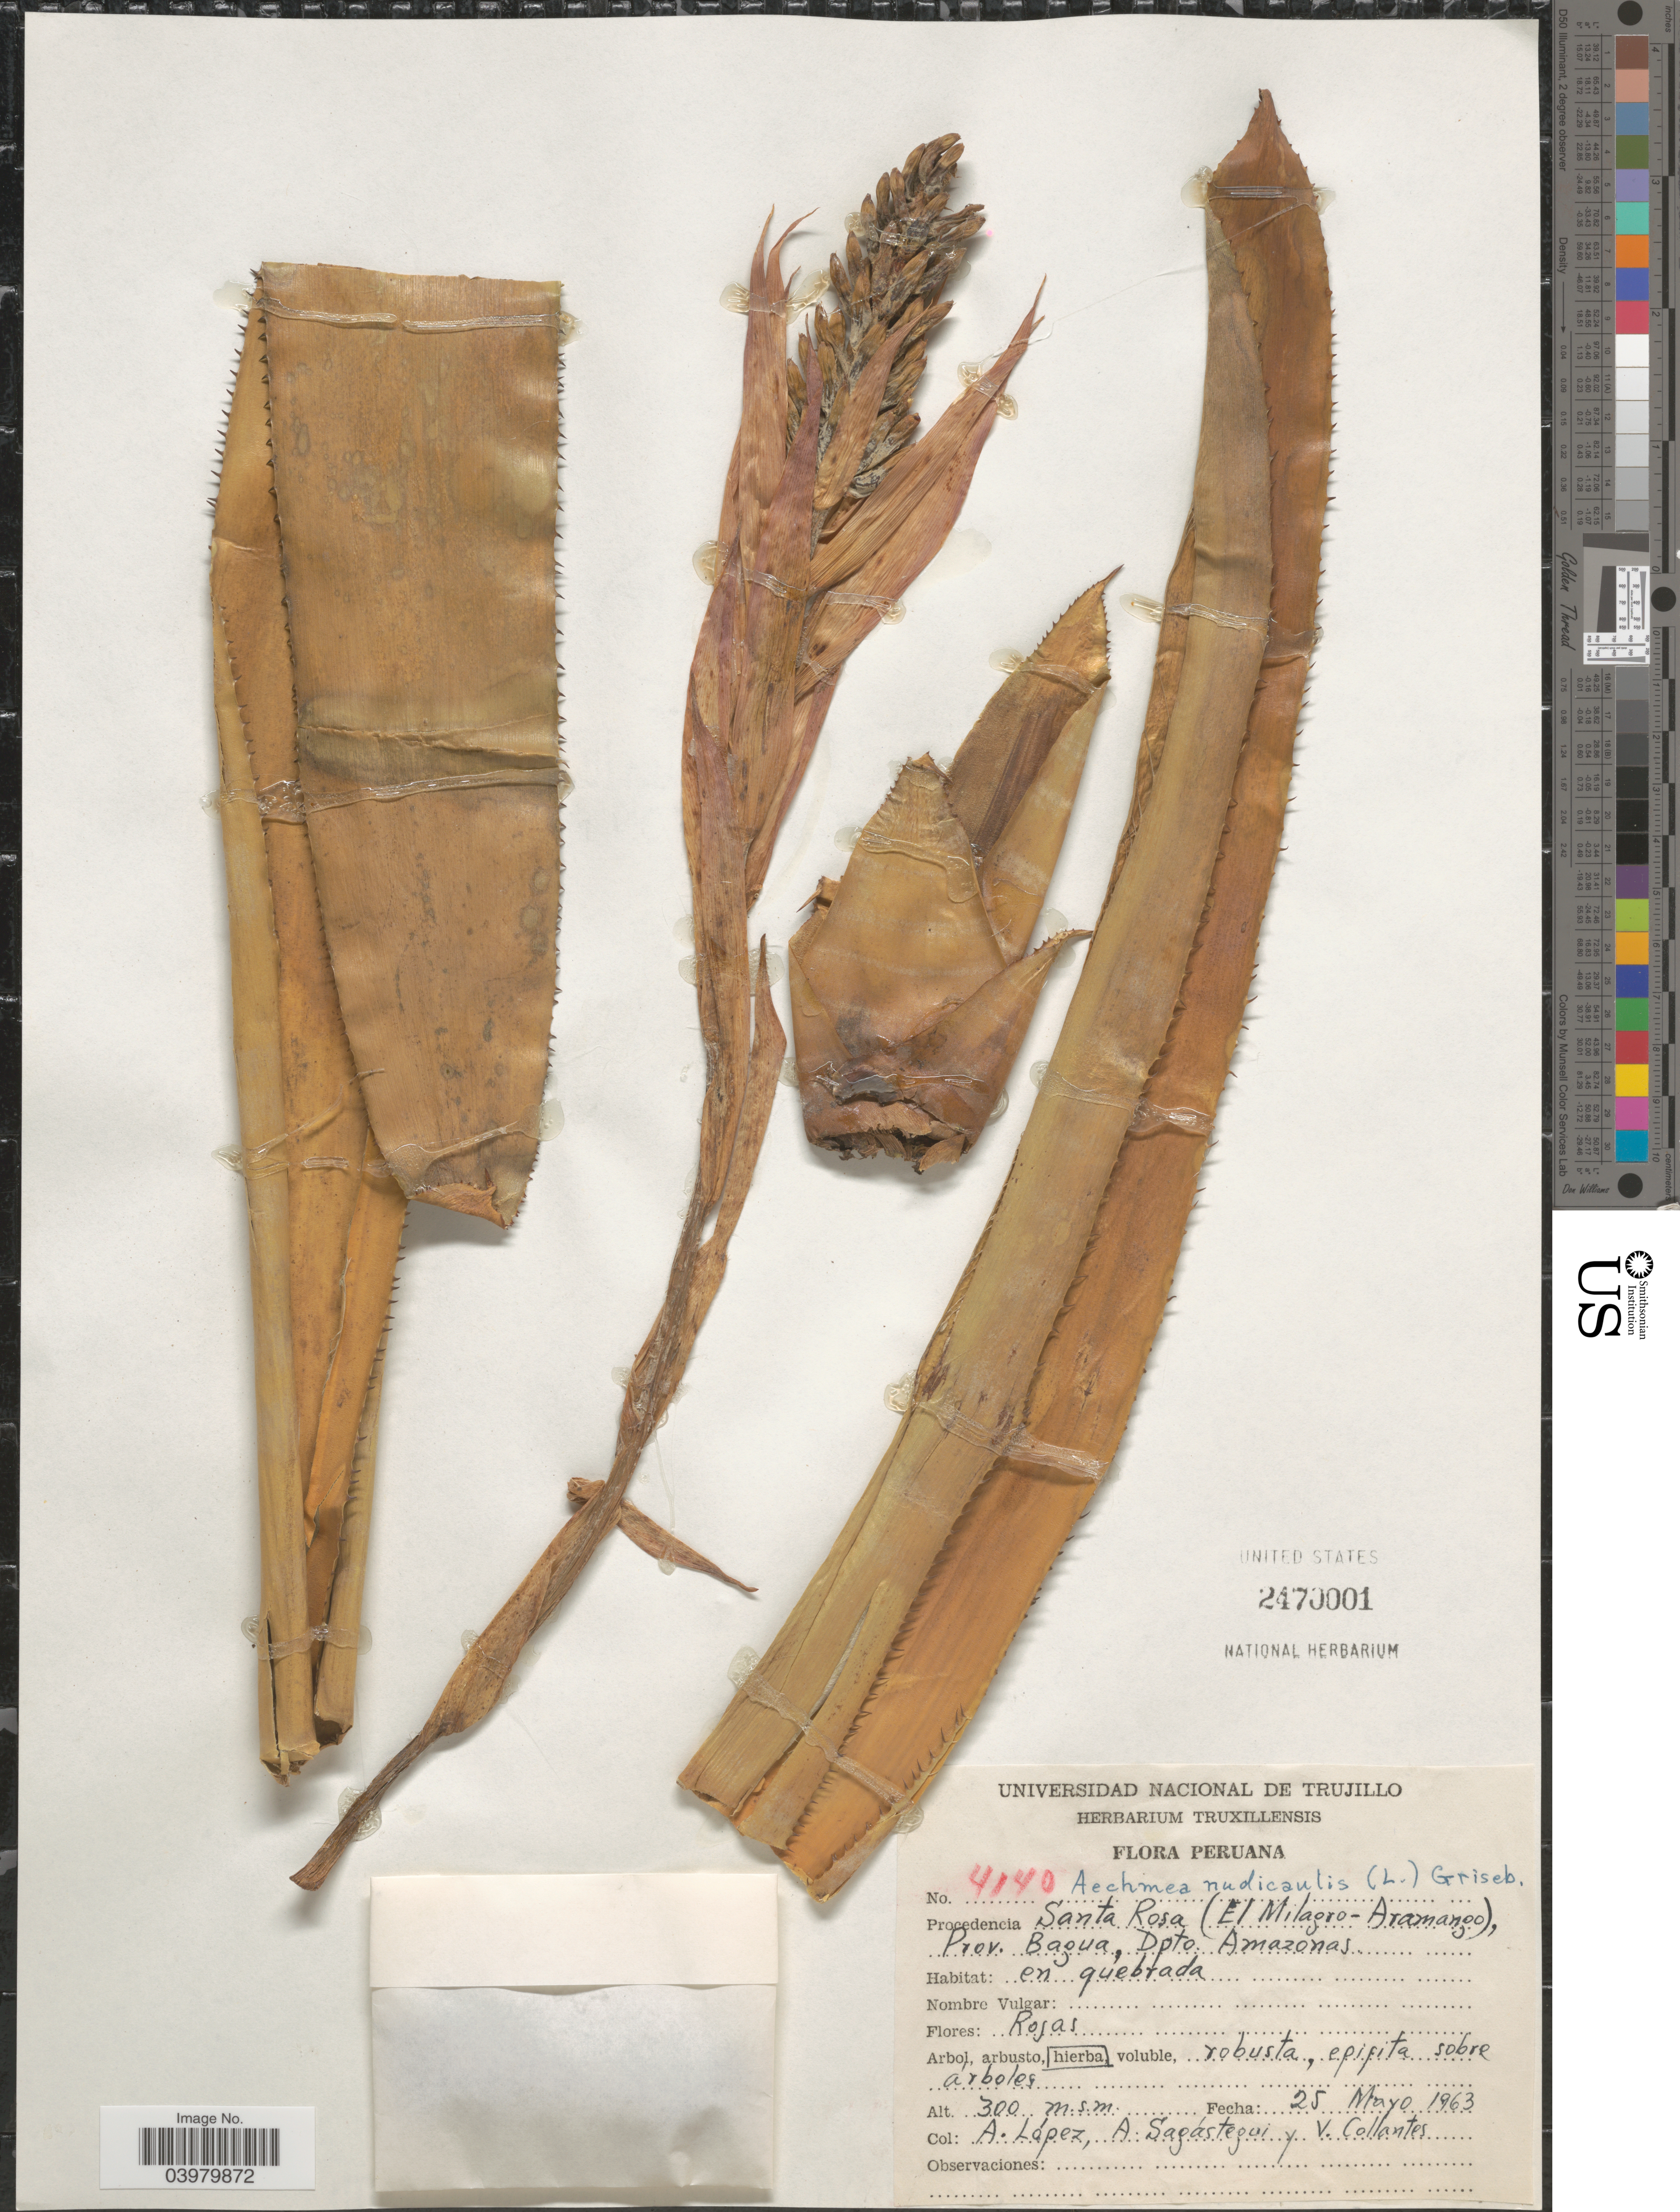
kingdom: Plantae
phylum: Tracheophyta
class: Liliopsida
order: Poales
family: Bromeliaceae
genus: Aechmea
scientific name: Aechmea nudicaulis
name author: (L.) Griseb.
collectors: A. López, A. Sagastegui & V. Collantes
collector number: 4140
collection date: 1963-05-25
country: Peru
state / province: Amazonas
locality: Santa Rosa (El Milagro - Aramango). Prov. Bagua, Dpto. Amazonas.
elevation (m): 300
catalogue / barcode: US 2470001